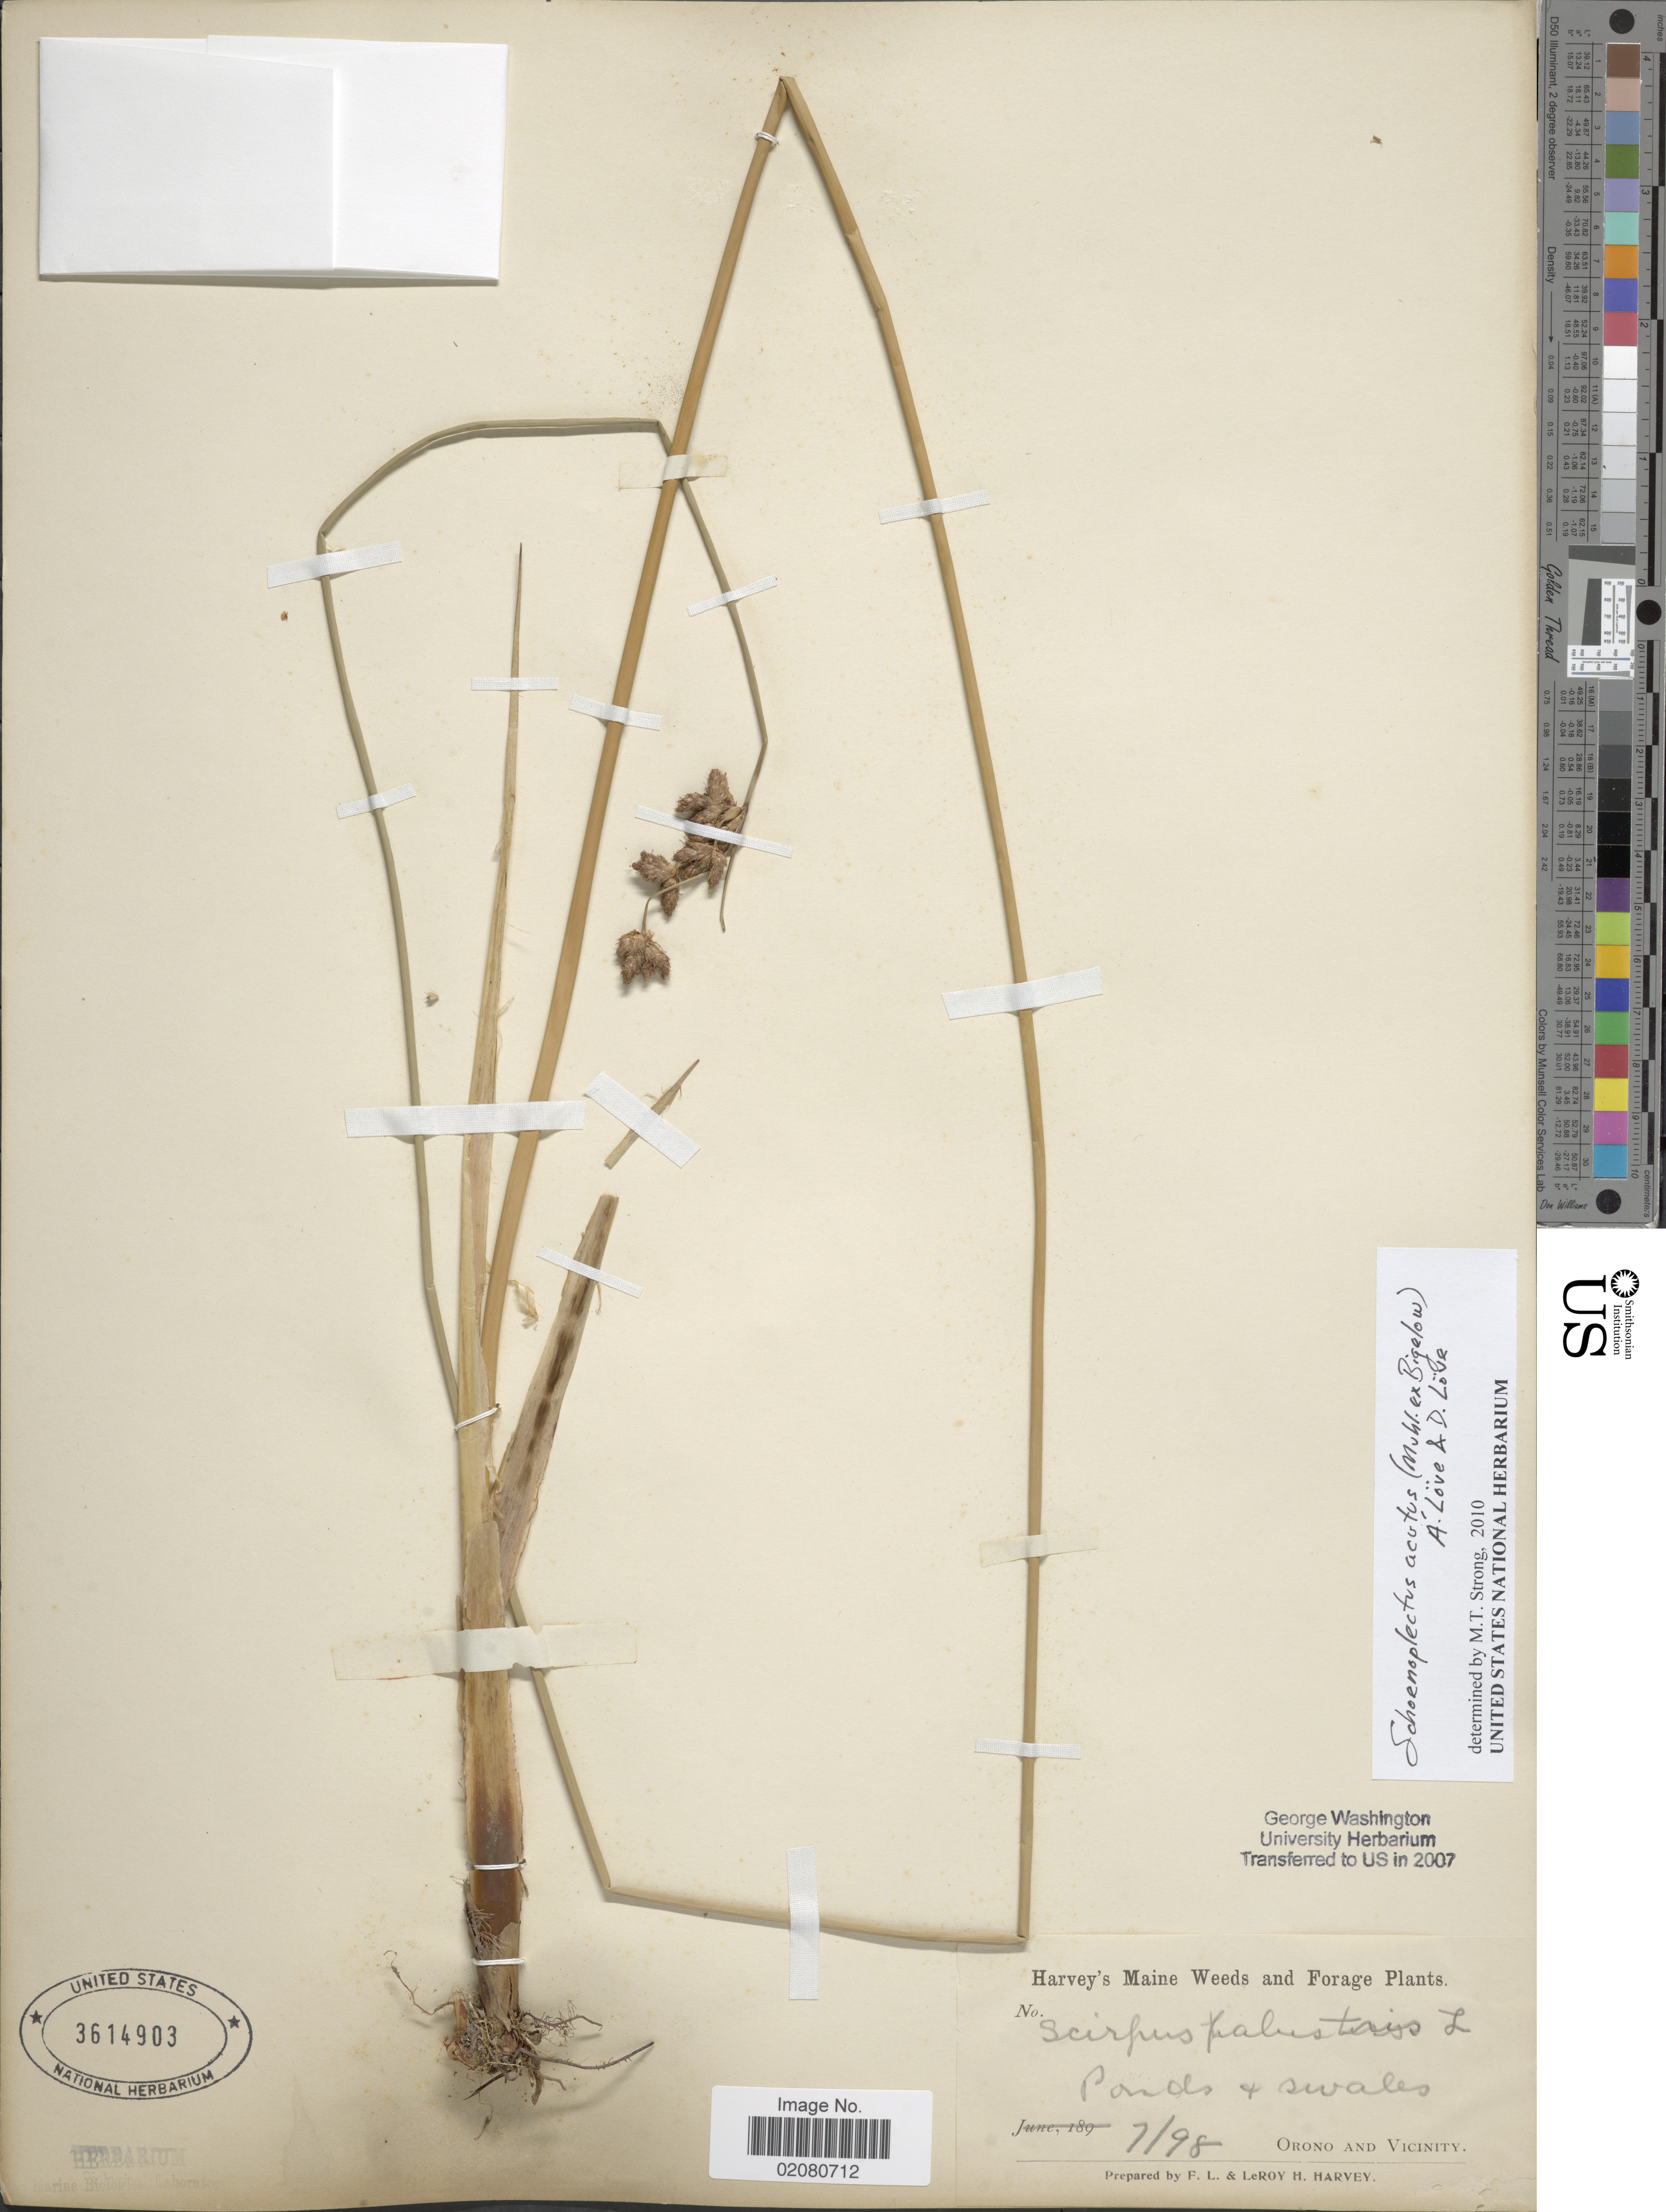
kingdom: Plantae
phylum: Tracheophyta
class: Liliopsida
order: Poales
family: Cyperaceae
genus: Schoenoplectus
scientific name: Schoenoplectus acutus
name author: (Muhl. ex Bigelow) Á. Löve & D. Löve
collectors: F. L. Harvey & L. H. Harvey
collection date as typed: Transcribed d/m/y: /7/98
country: United States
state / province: Maine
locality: Orono and Vicinity.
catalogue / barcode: US 3614903